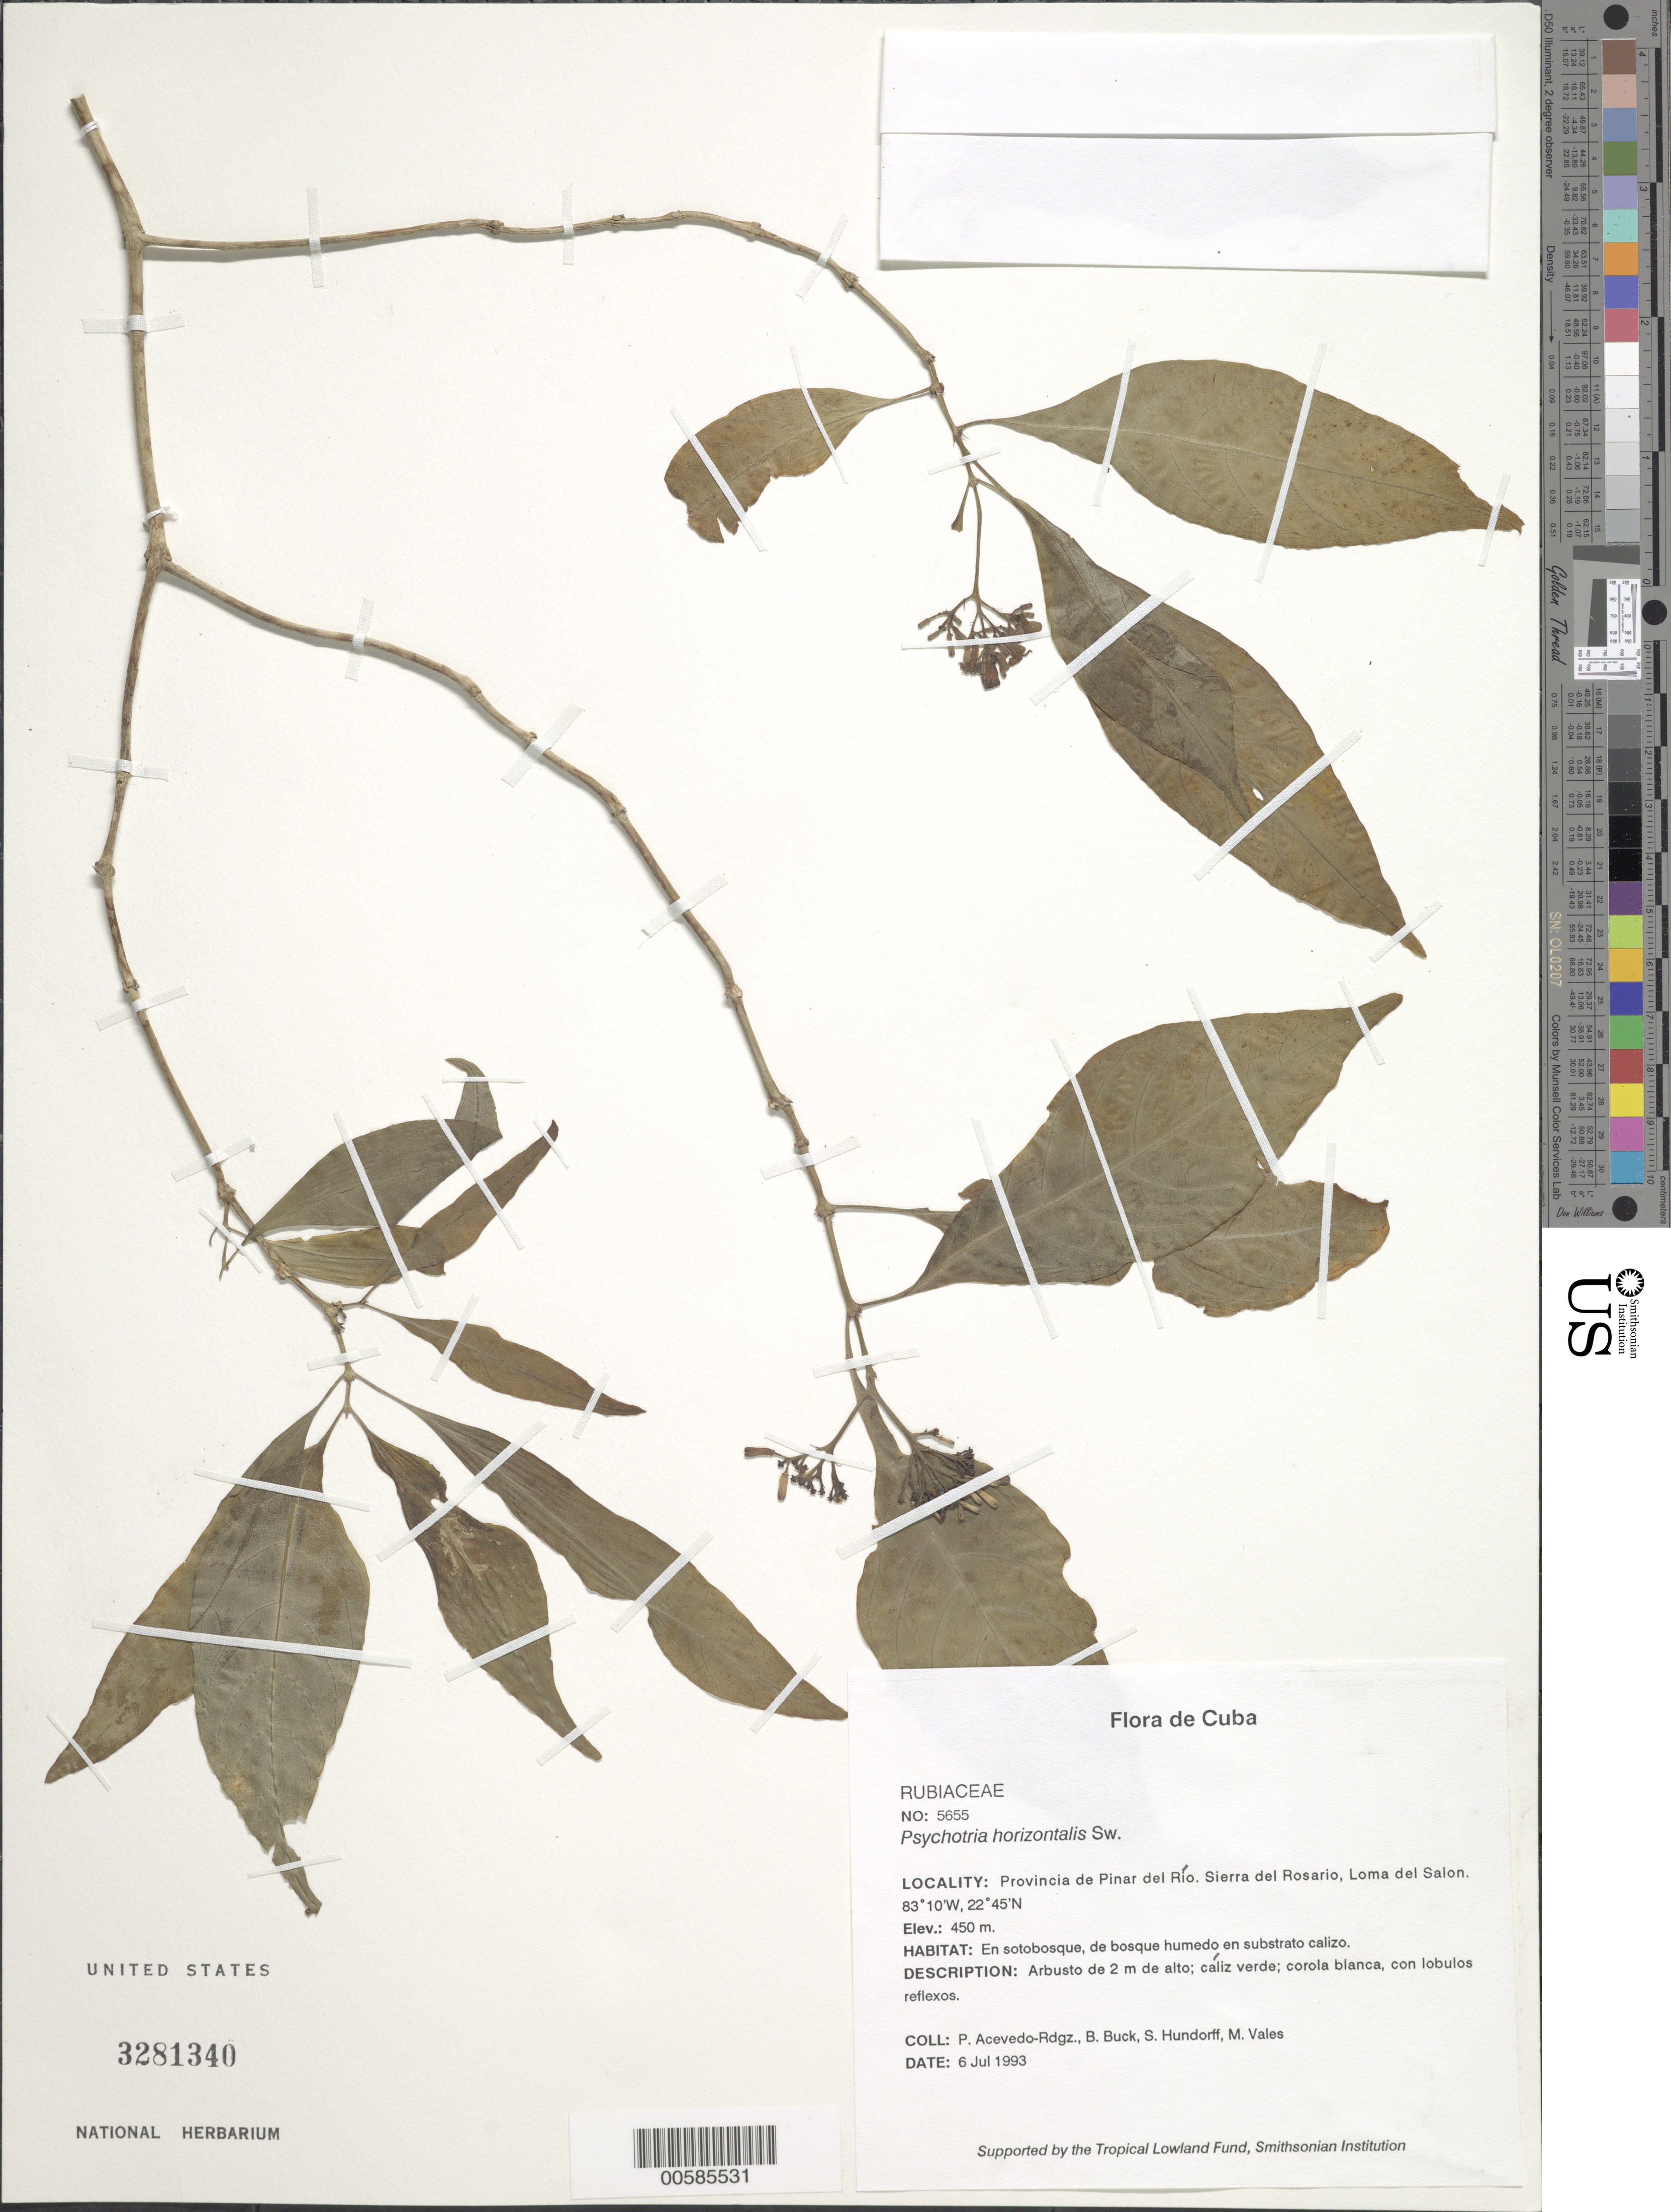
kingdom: Plantae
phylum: Tracheophyta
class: Magnoliopsida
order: Gentianales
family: Rubiaceae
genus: Psychotria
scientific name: Psychotria horizontalis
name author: Sw.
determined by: Oviedo, R.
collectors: P. Acevedo-Rodr., B. Buck, S. Hundorf & M. Vales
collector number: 5655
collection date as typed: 06 Jul 1993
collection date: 1993-07-06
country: Cuba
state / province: Pinar del Rio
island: Cuba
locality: Provincia de Pinar del Río Sierra del Rosario, Loma del Salon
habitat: En sotobosque, de bosque humedo en substrato calizo.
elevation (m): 450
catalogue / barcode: US 3281340